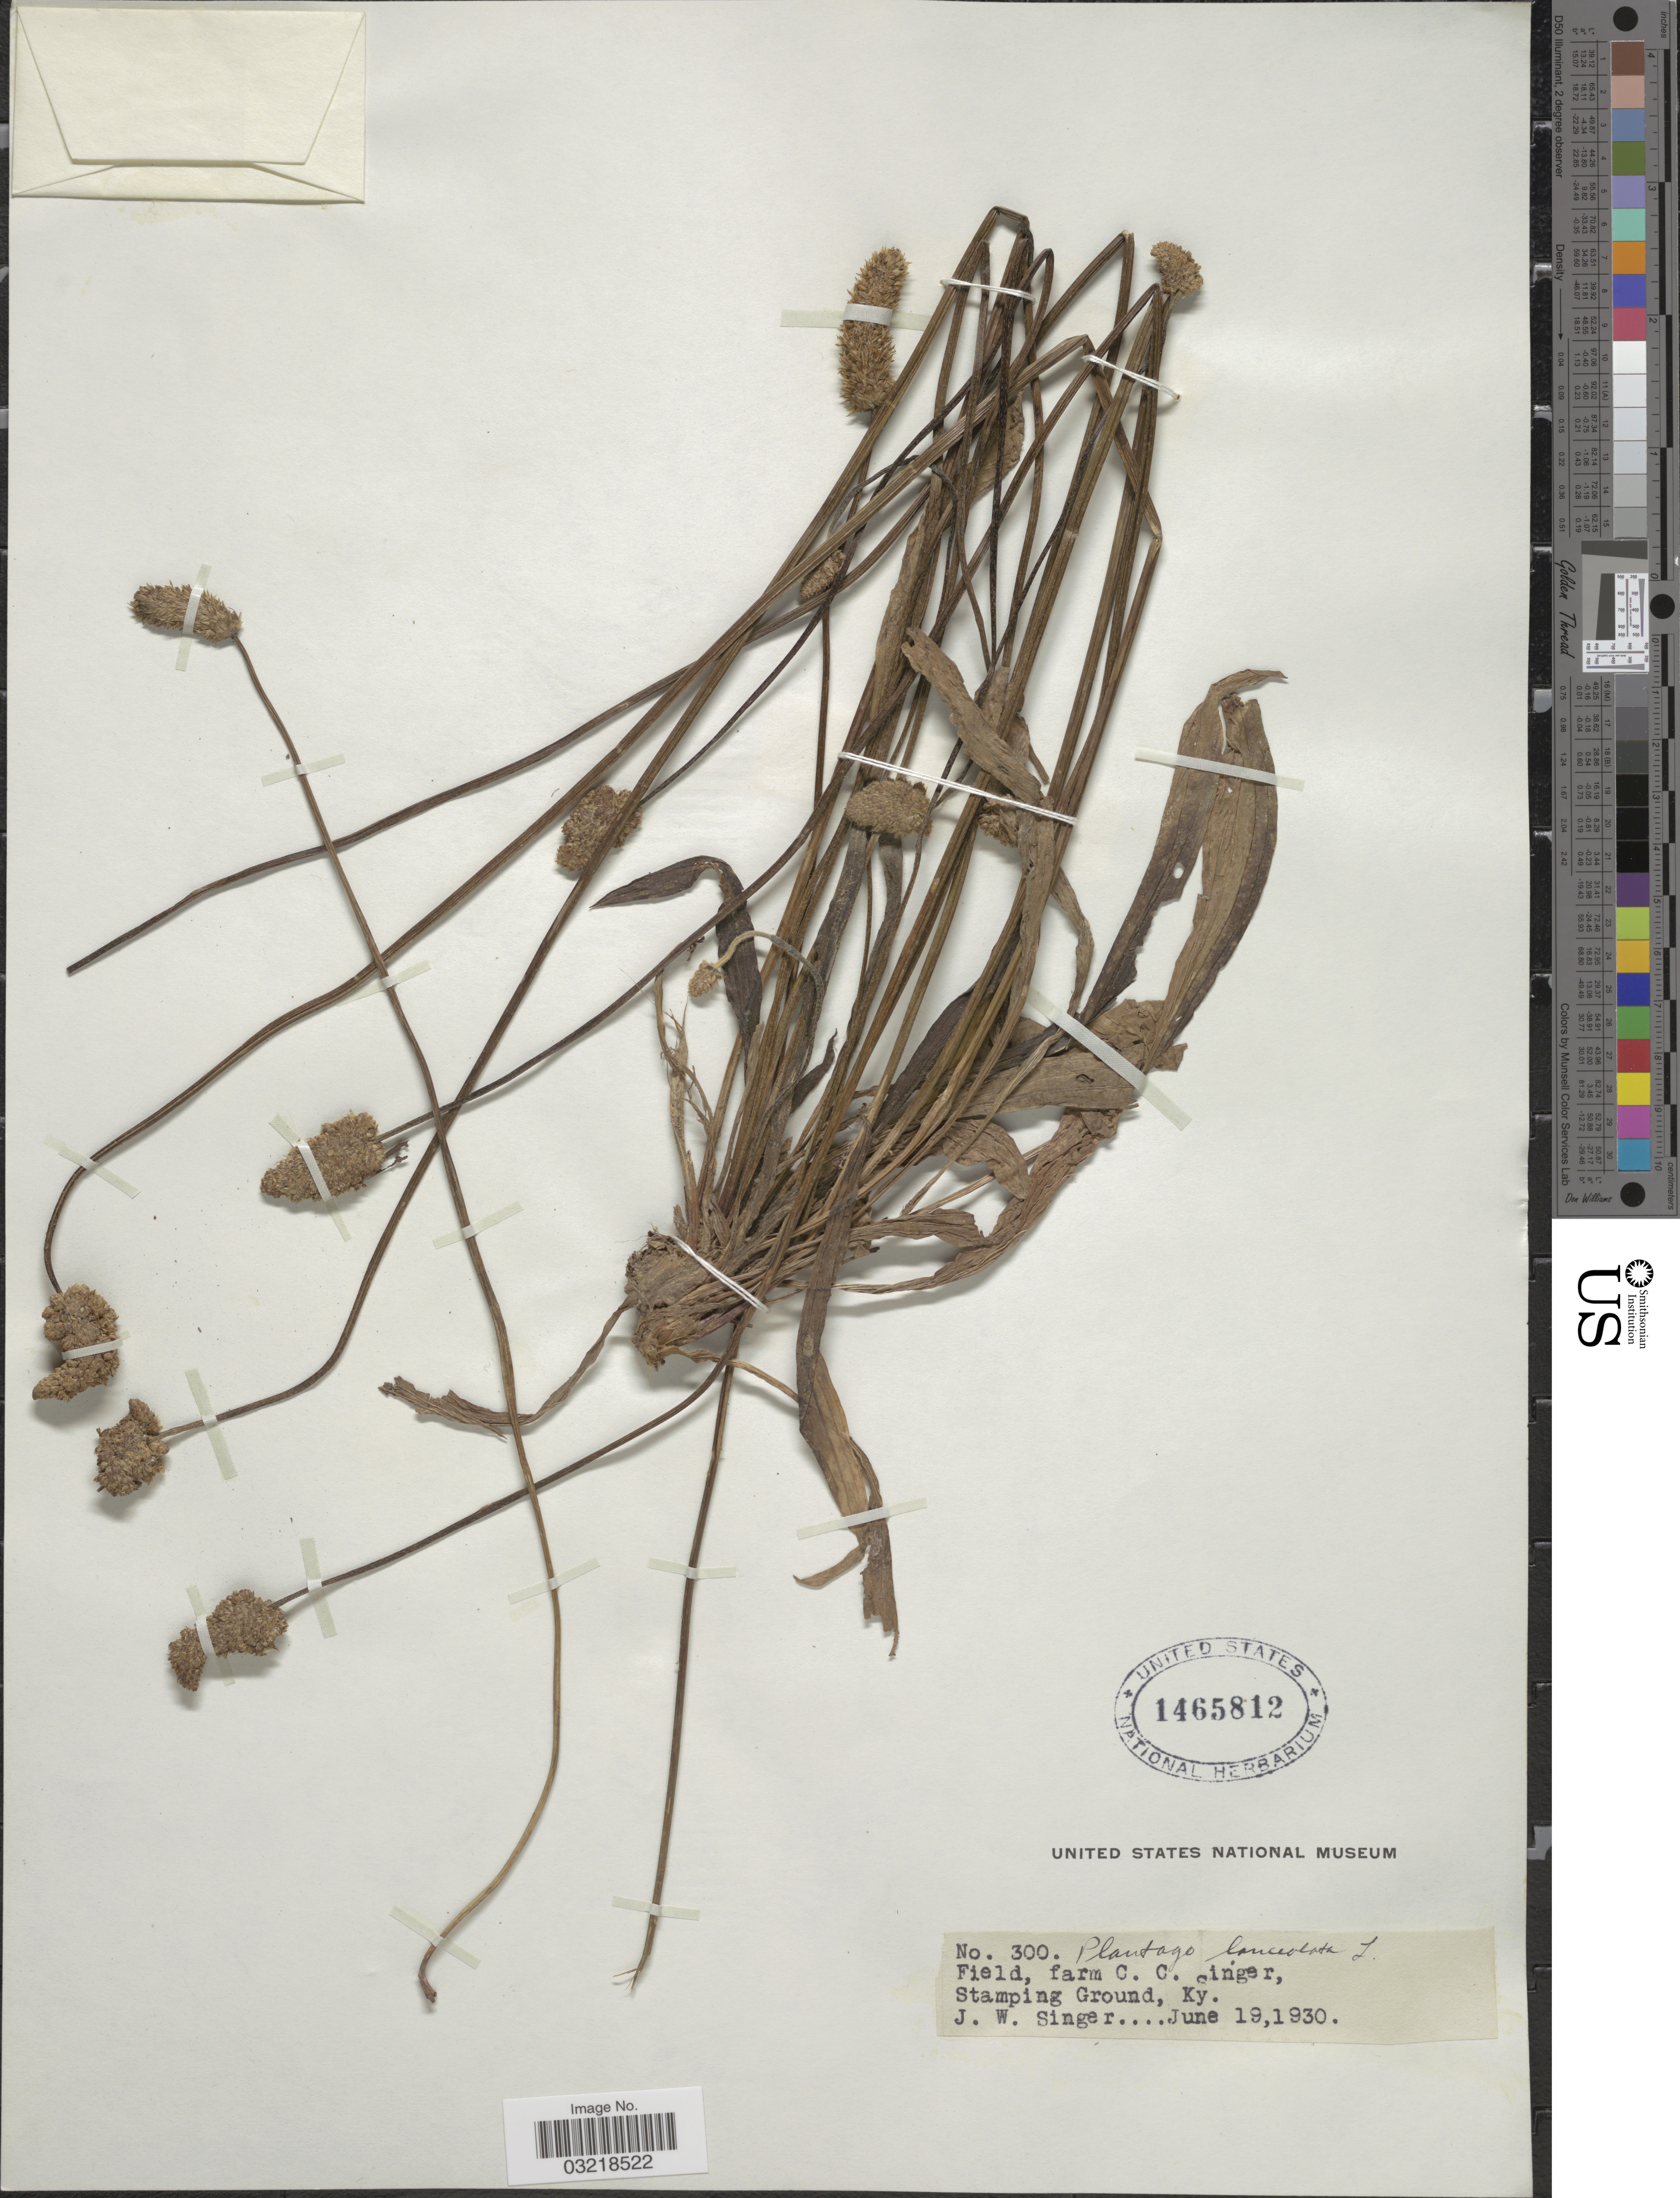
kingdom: Plantae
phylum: Tracheophyta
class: Magnoliopsida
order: Lamiales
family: Plantaginaceae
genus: Plantago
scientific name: Plantago lanceolata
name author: L.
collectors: J. EW. Singer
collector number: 300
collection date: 1930-06-19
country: United States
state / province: Kentucky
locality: Field, farm C.C. Singer, Stamping Ground.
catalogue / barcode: US 1465812